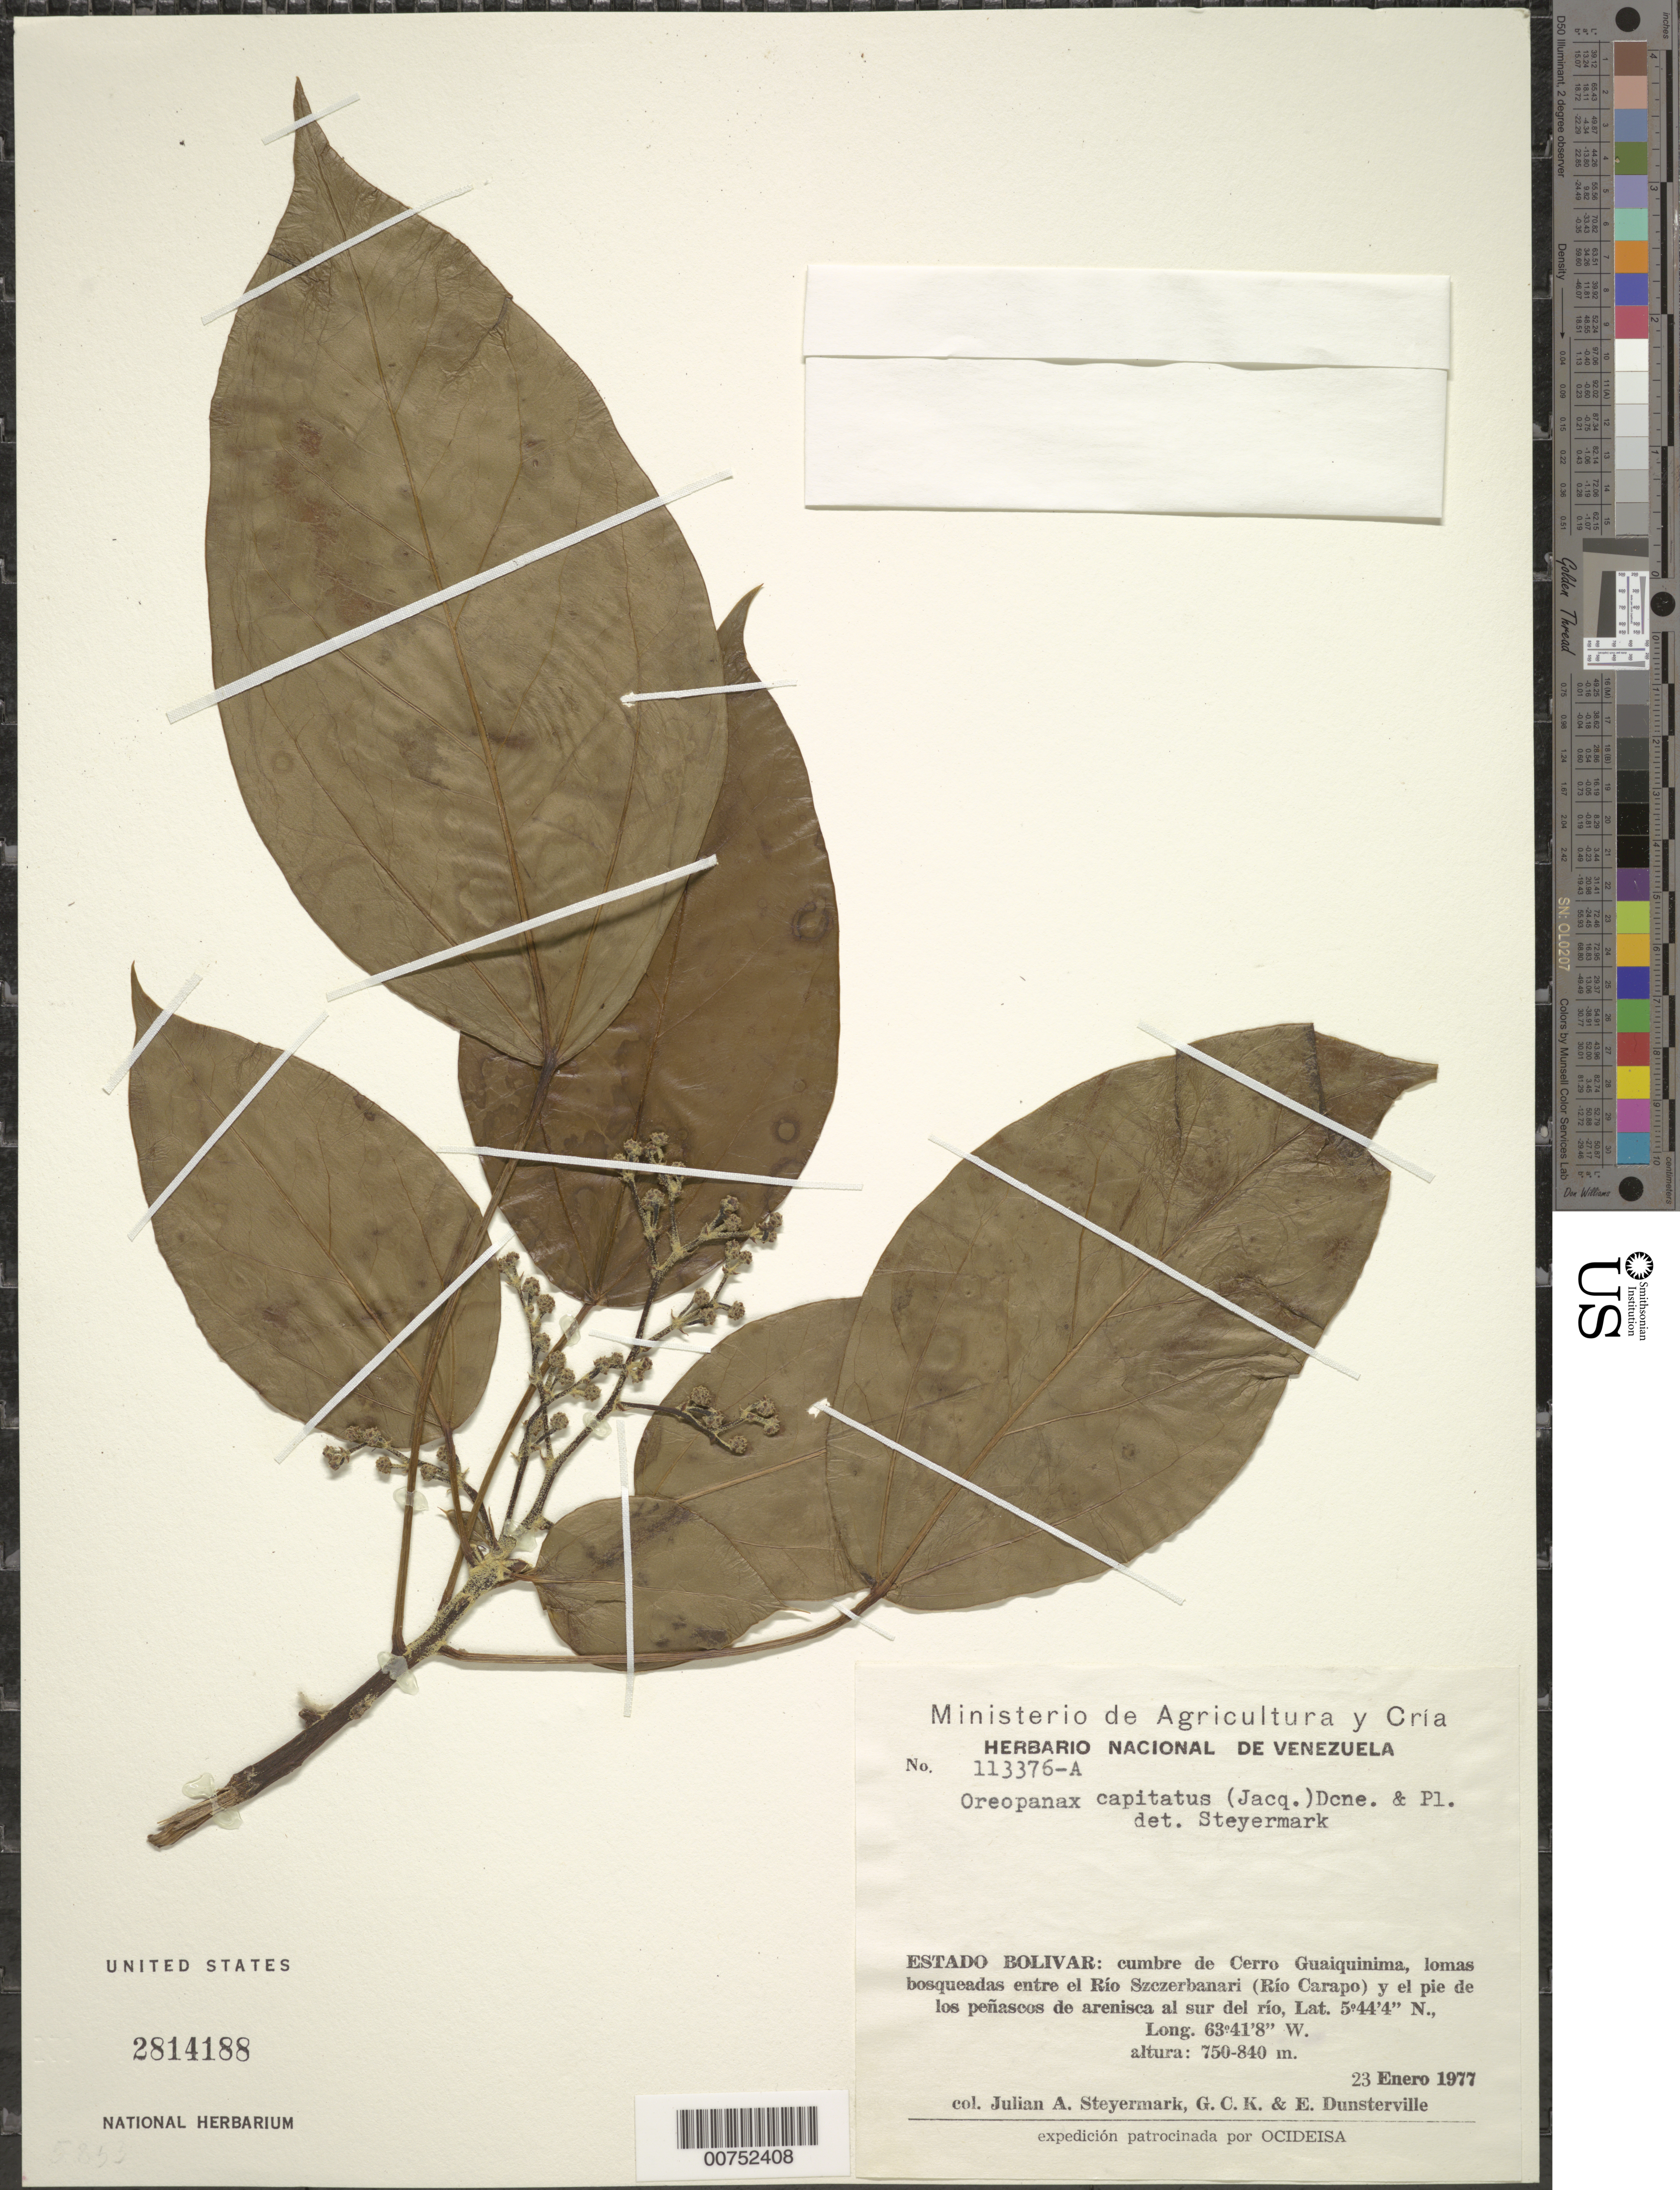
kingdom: Plantae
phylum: Tracheophyta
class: Magnoliopsida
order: Apiales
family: Araliaceae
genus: Oreopanax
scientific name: Oreopanax capitatus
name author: (Jacq.) Decne. & Planch.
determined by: Wurdack, John J., (US), US (UNITED STATES)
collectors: J. Steyermark, G. C. K. Dunsterville & E. Dunsterville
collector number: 113376 A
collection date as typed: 23-Jan-77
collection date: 1977-01-23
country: Venezuela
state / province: Bolívar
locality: Cerro Guaiquinima, entre Río Szczerbanari (Río Carapo) y el pie de los penascos de arenisca al sur del río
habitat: Cumbre del cerro, lomas bosqueadas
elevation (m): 750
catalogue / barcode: US 2814188